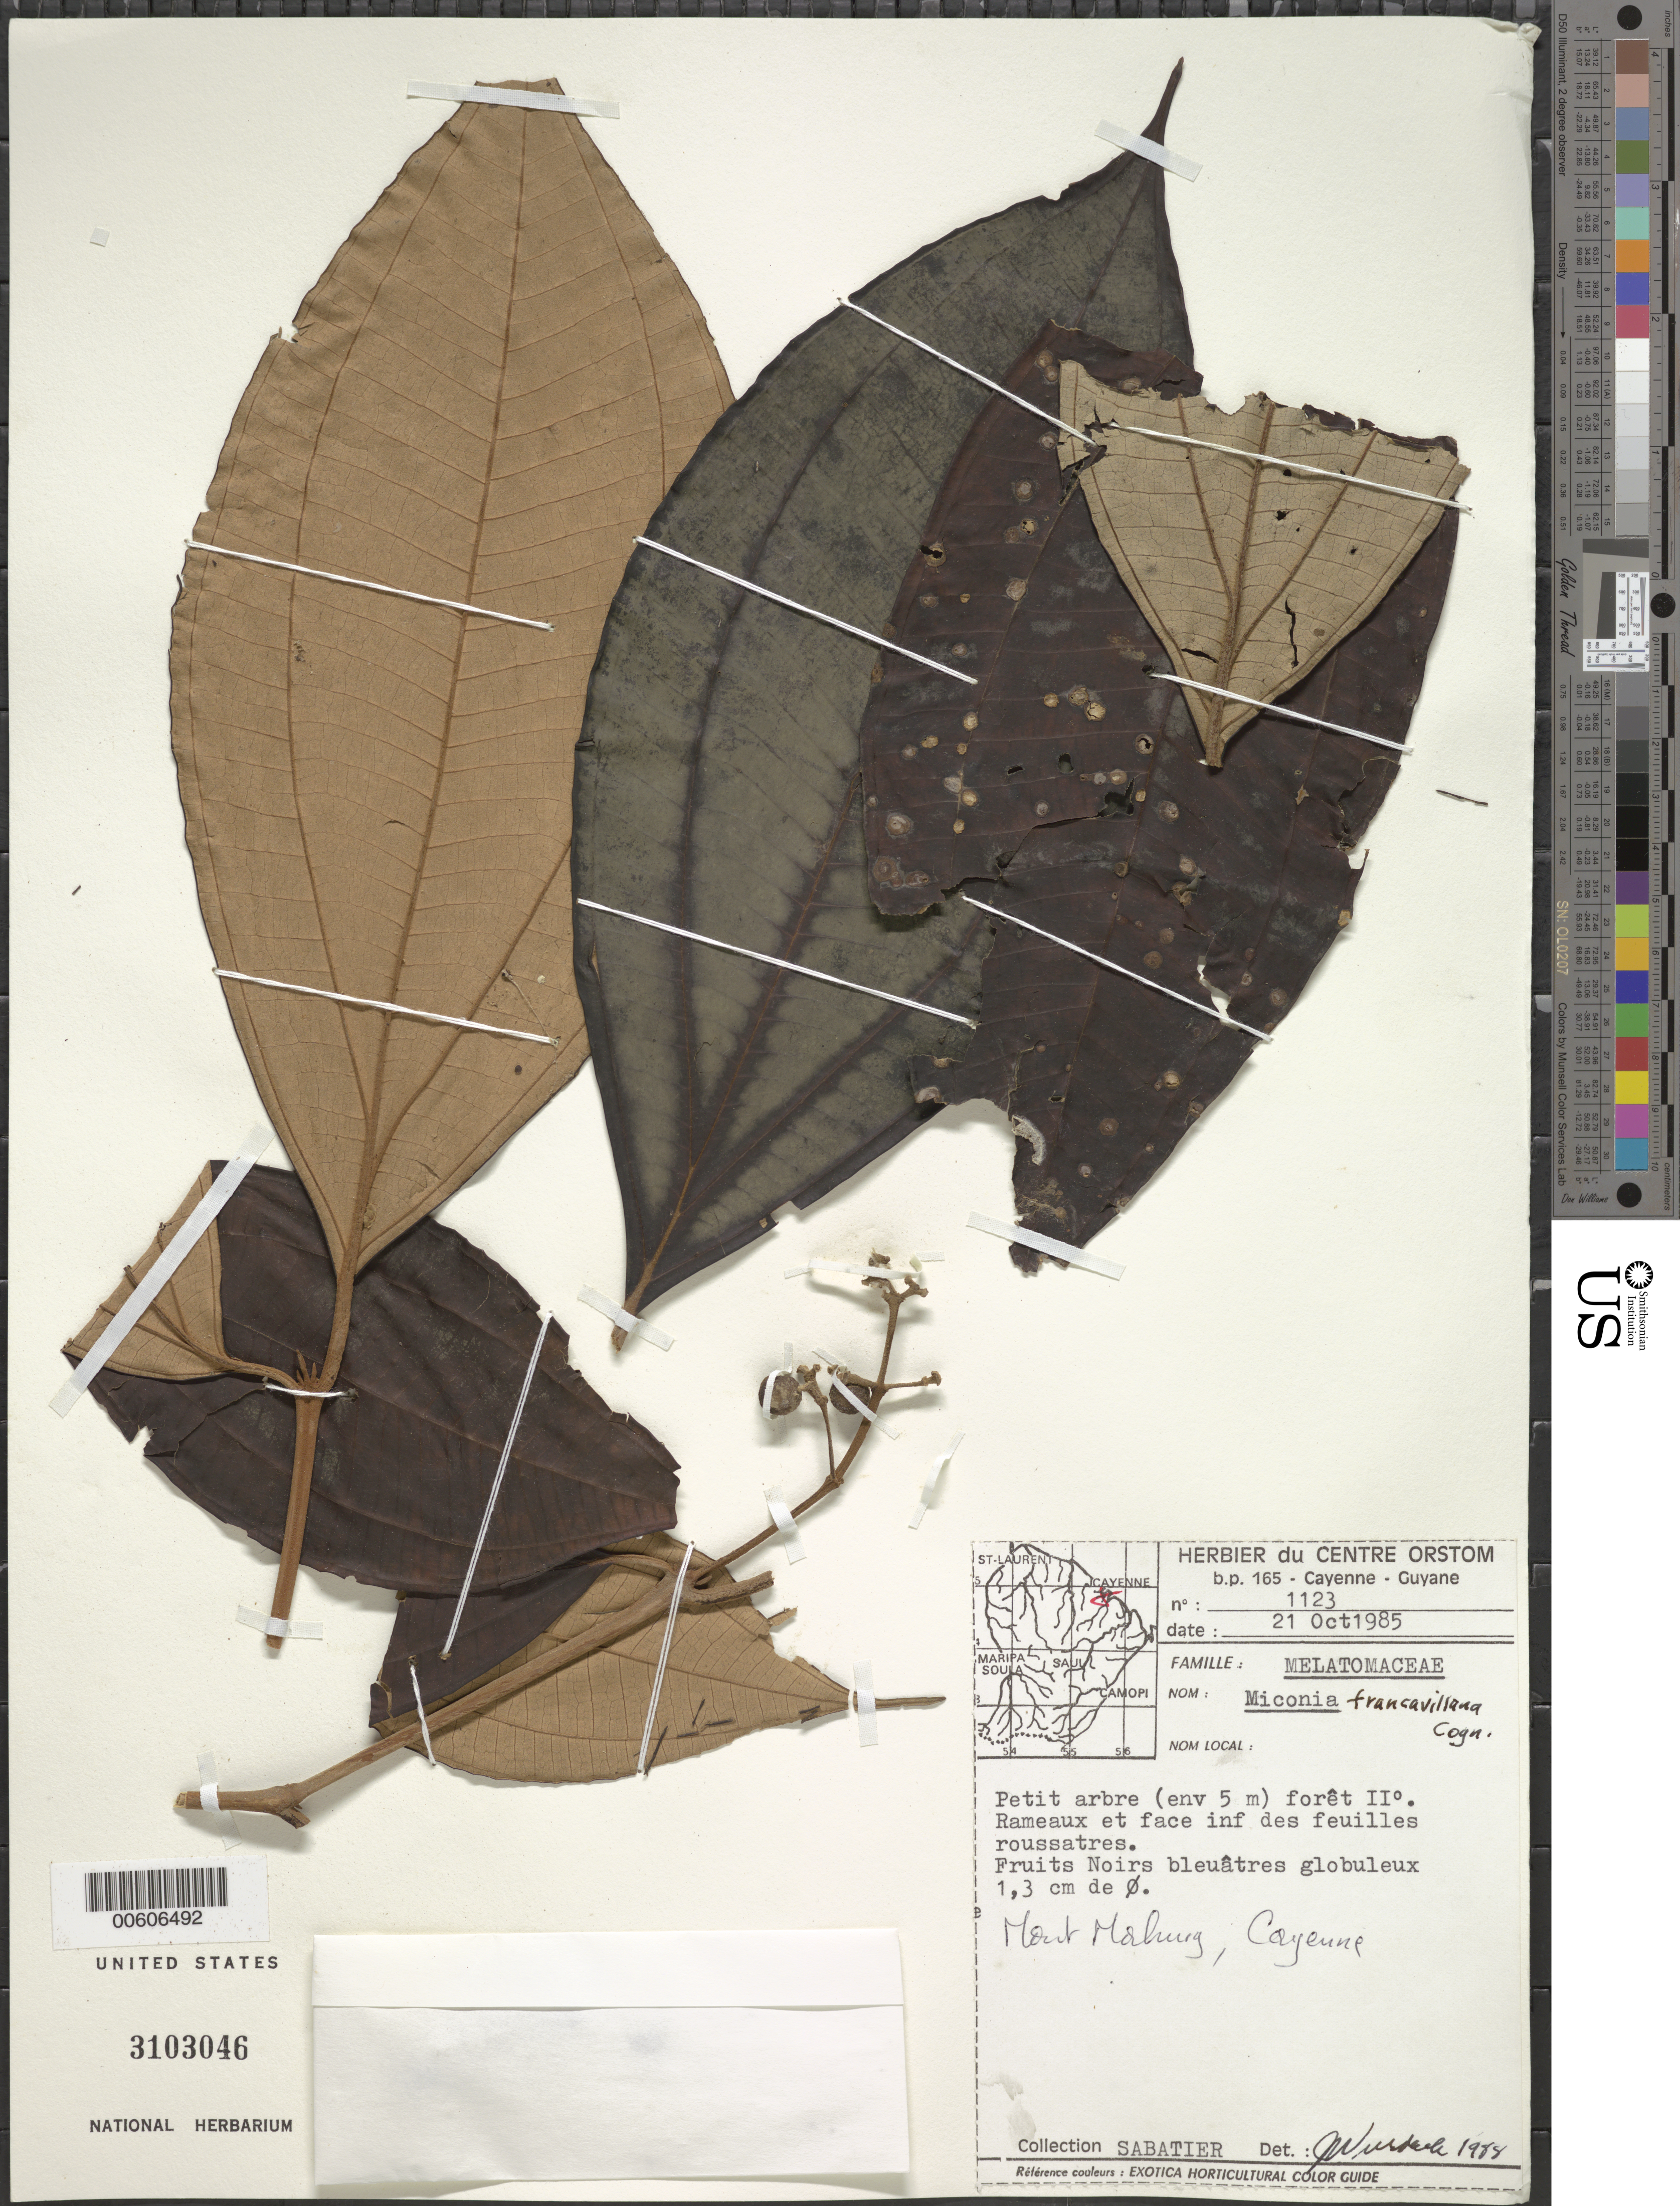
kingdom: Plantae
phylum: Tracheophyta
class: Magnoliopsida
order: Myrtales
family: Melastomataceae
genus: Miconia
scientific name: Miconia francavillana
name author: Cogn.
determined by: Wurdack, John J., (US), US (UNITED STATES)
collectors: D. Sabatier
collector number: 1123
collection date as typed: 21-Oct-85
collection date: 1985-10-21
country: French Guiana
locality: Montagne de Mahury, Ile de Cayenne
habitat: Foret secondaire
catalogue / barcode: US 3103046